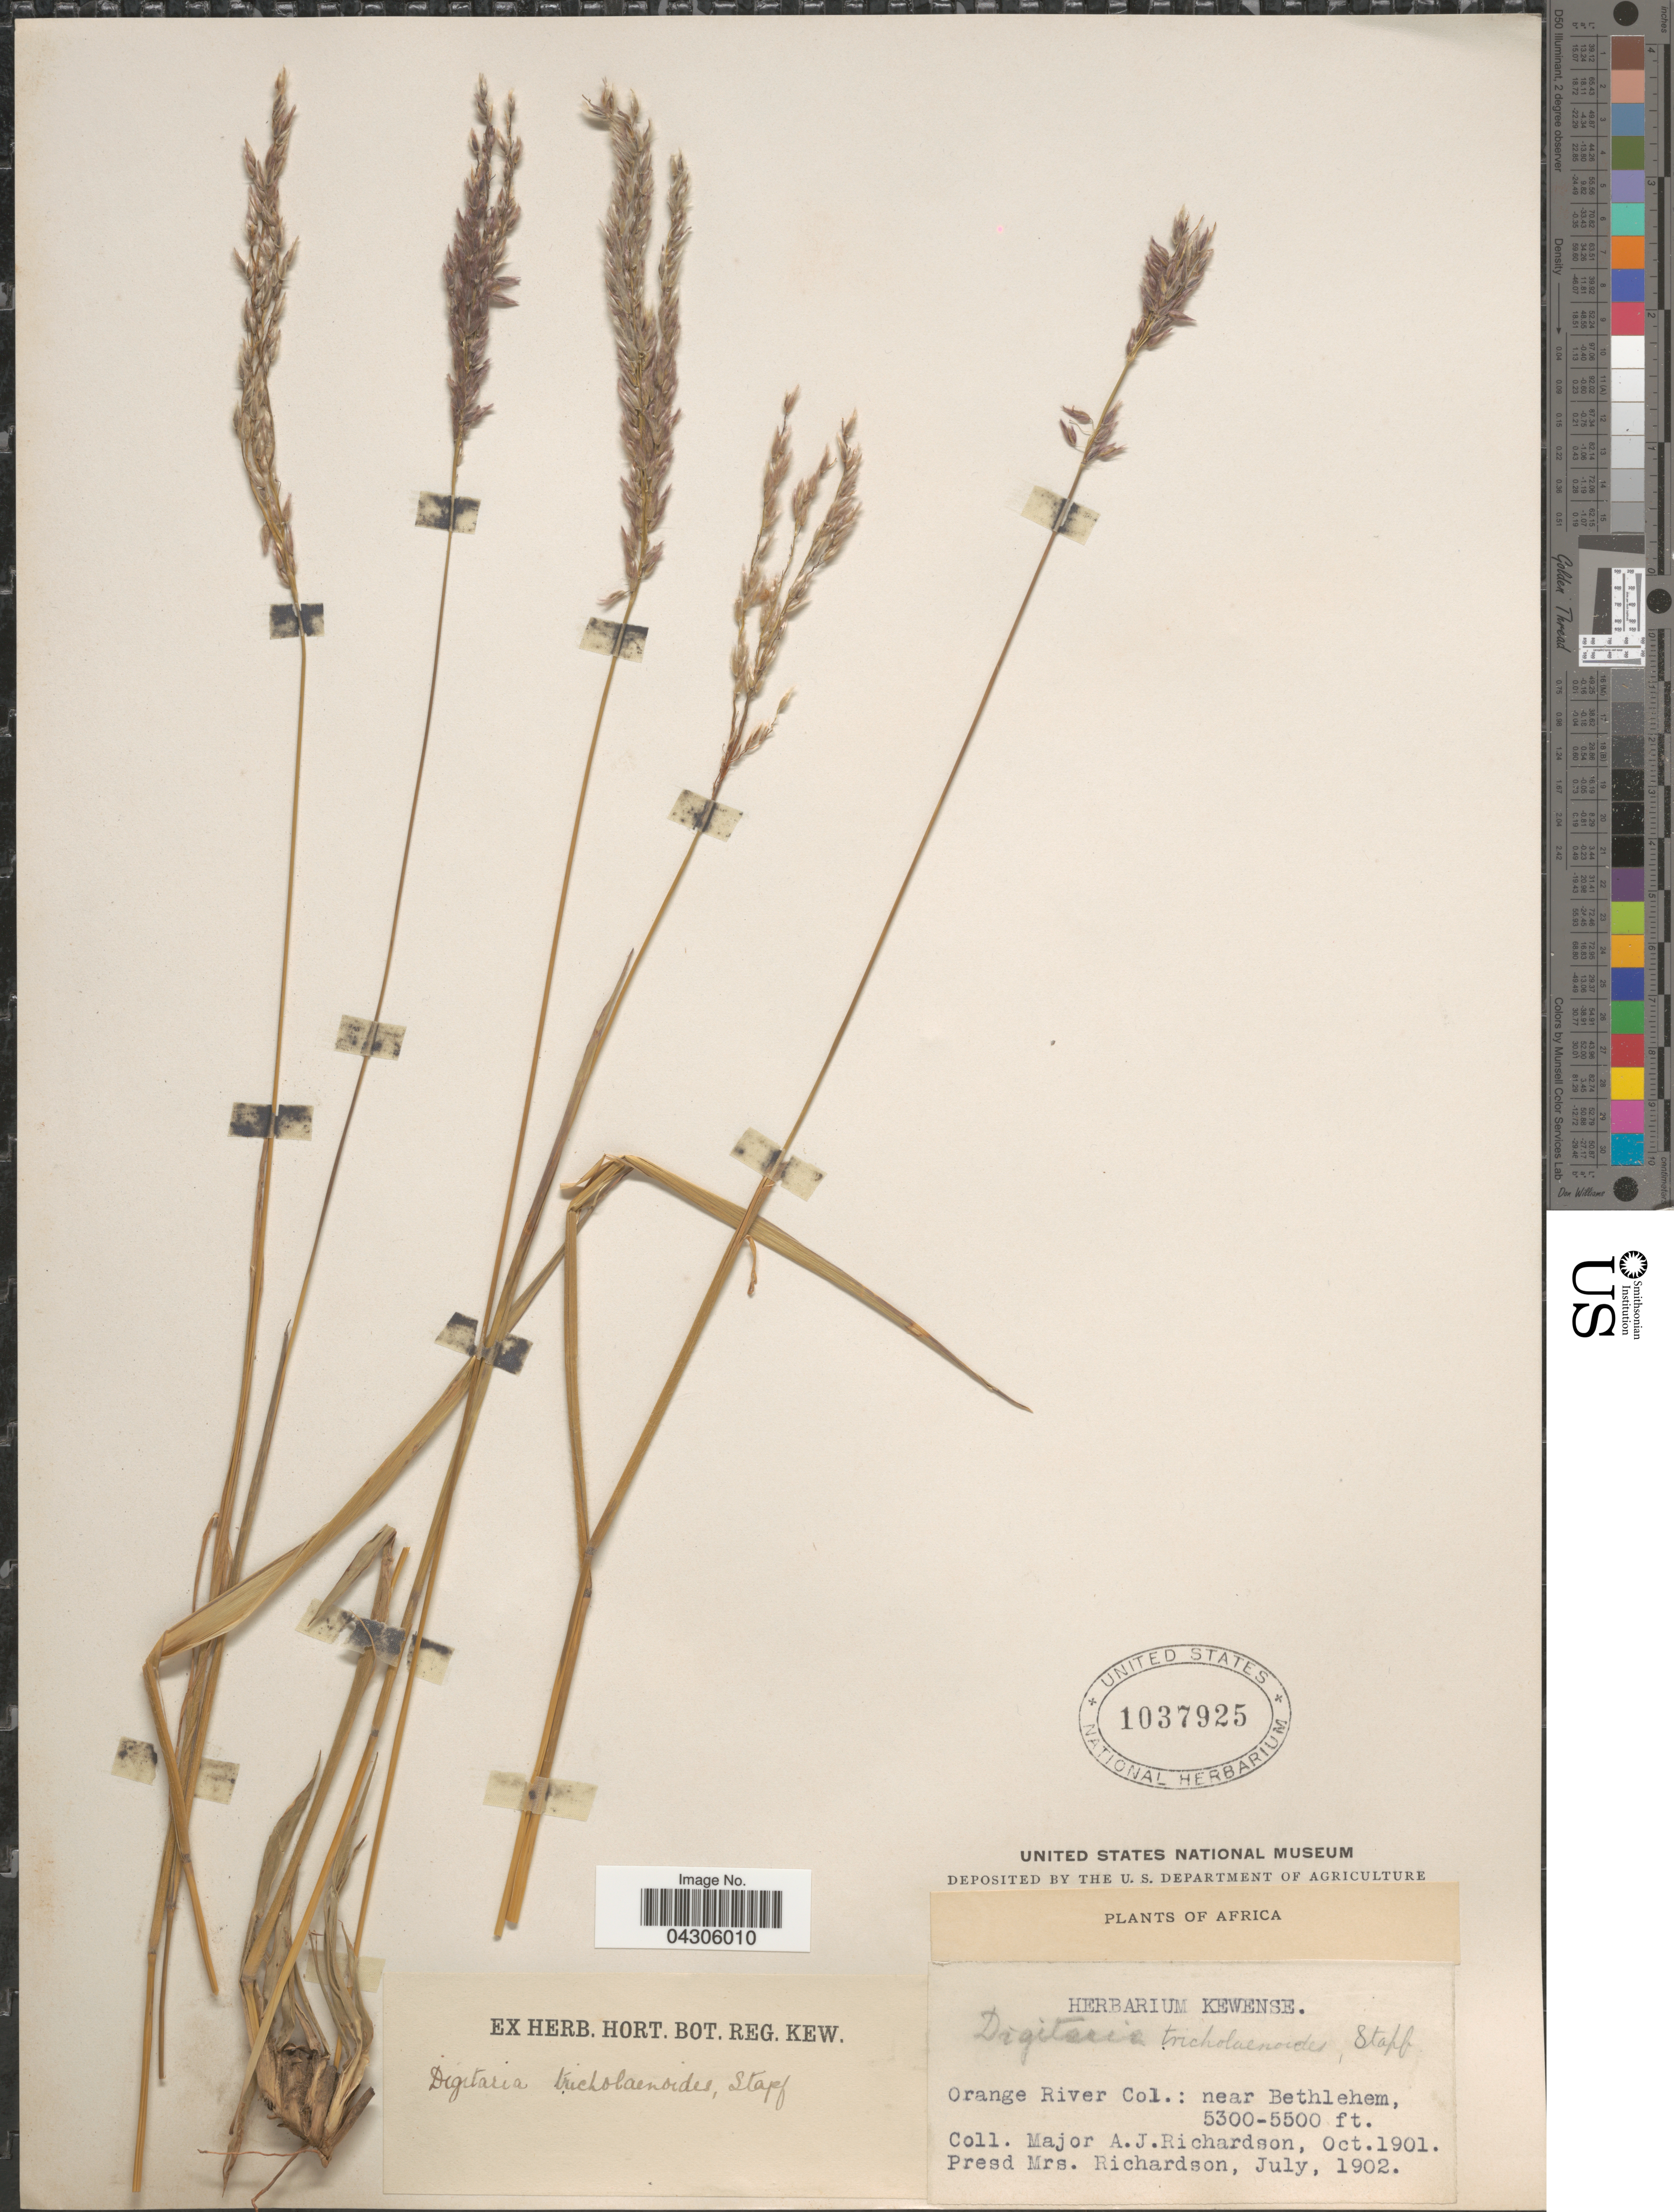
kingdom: Plantae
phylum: Tracheophyta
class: Liliopsida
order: Poales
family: Poaceae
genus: Digitaria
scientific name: Digitaria tricholaenoides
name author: Stapf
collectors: A. Richardson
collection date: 1901-10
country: South Africa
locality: Africa. Orange River Col.: near Bethlehem.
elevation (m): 1615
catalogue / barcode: US 1037925